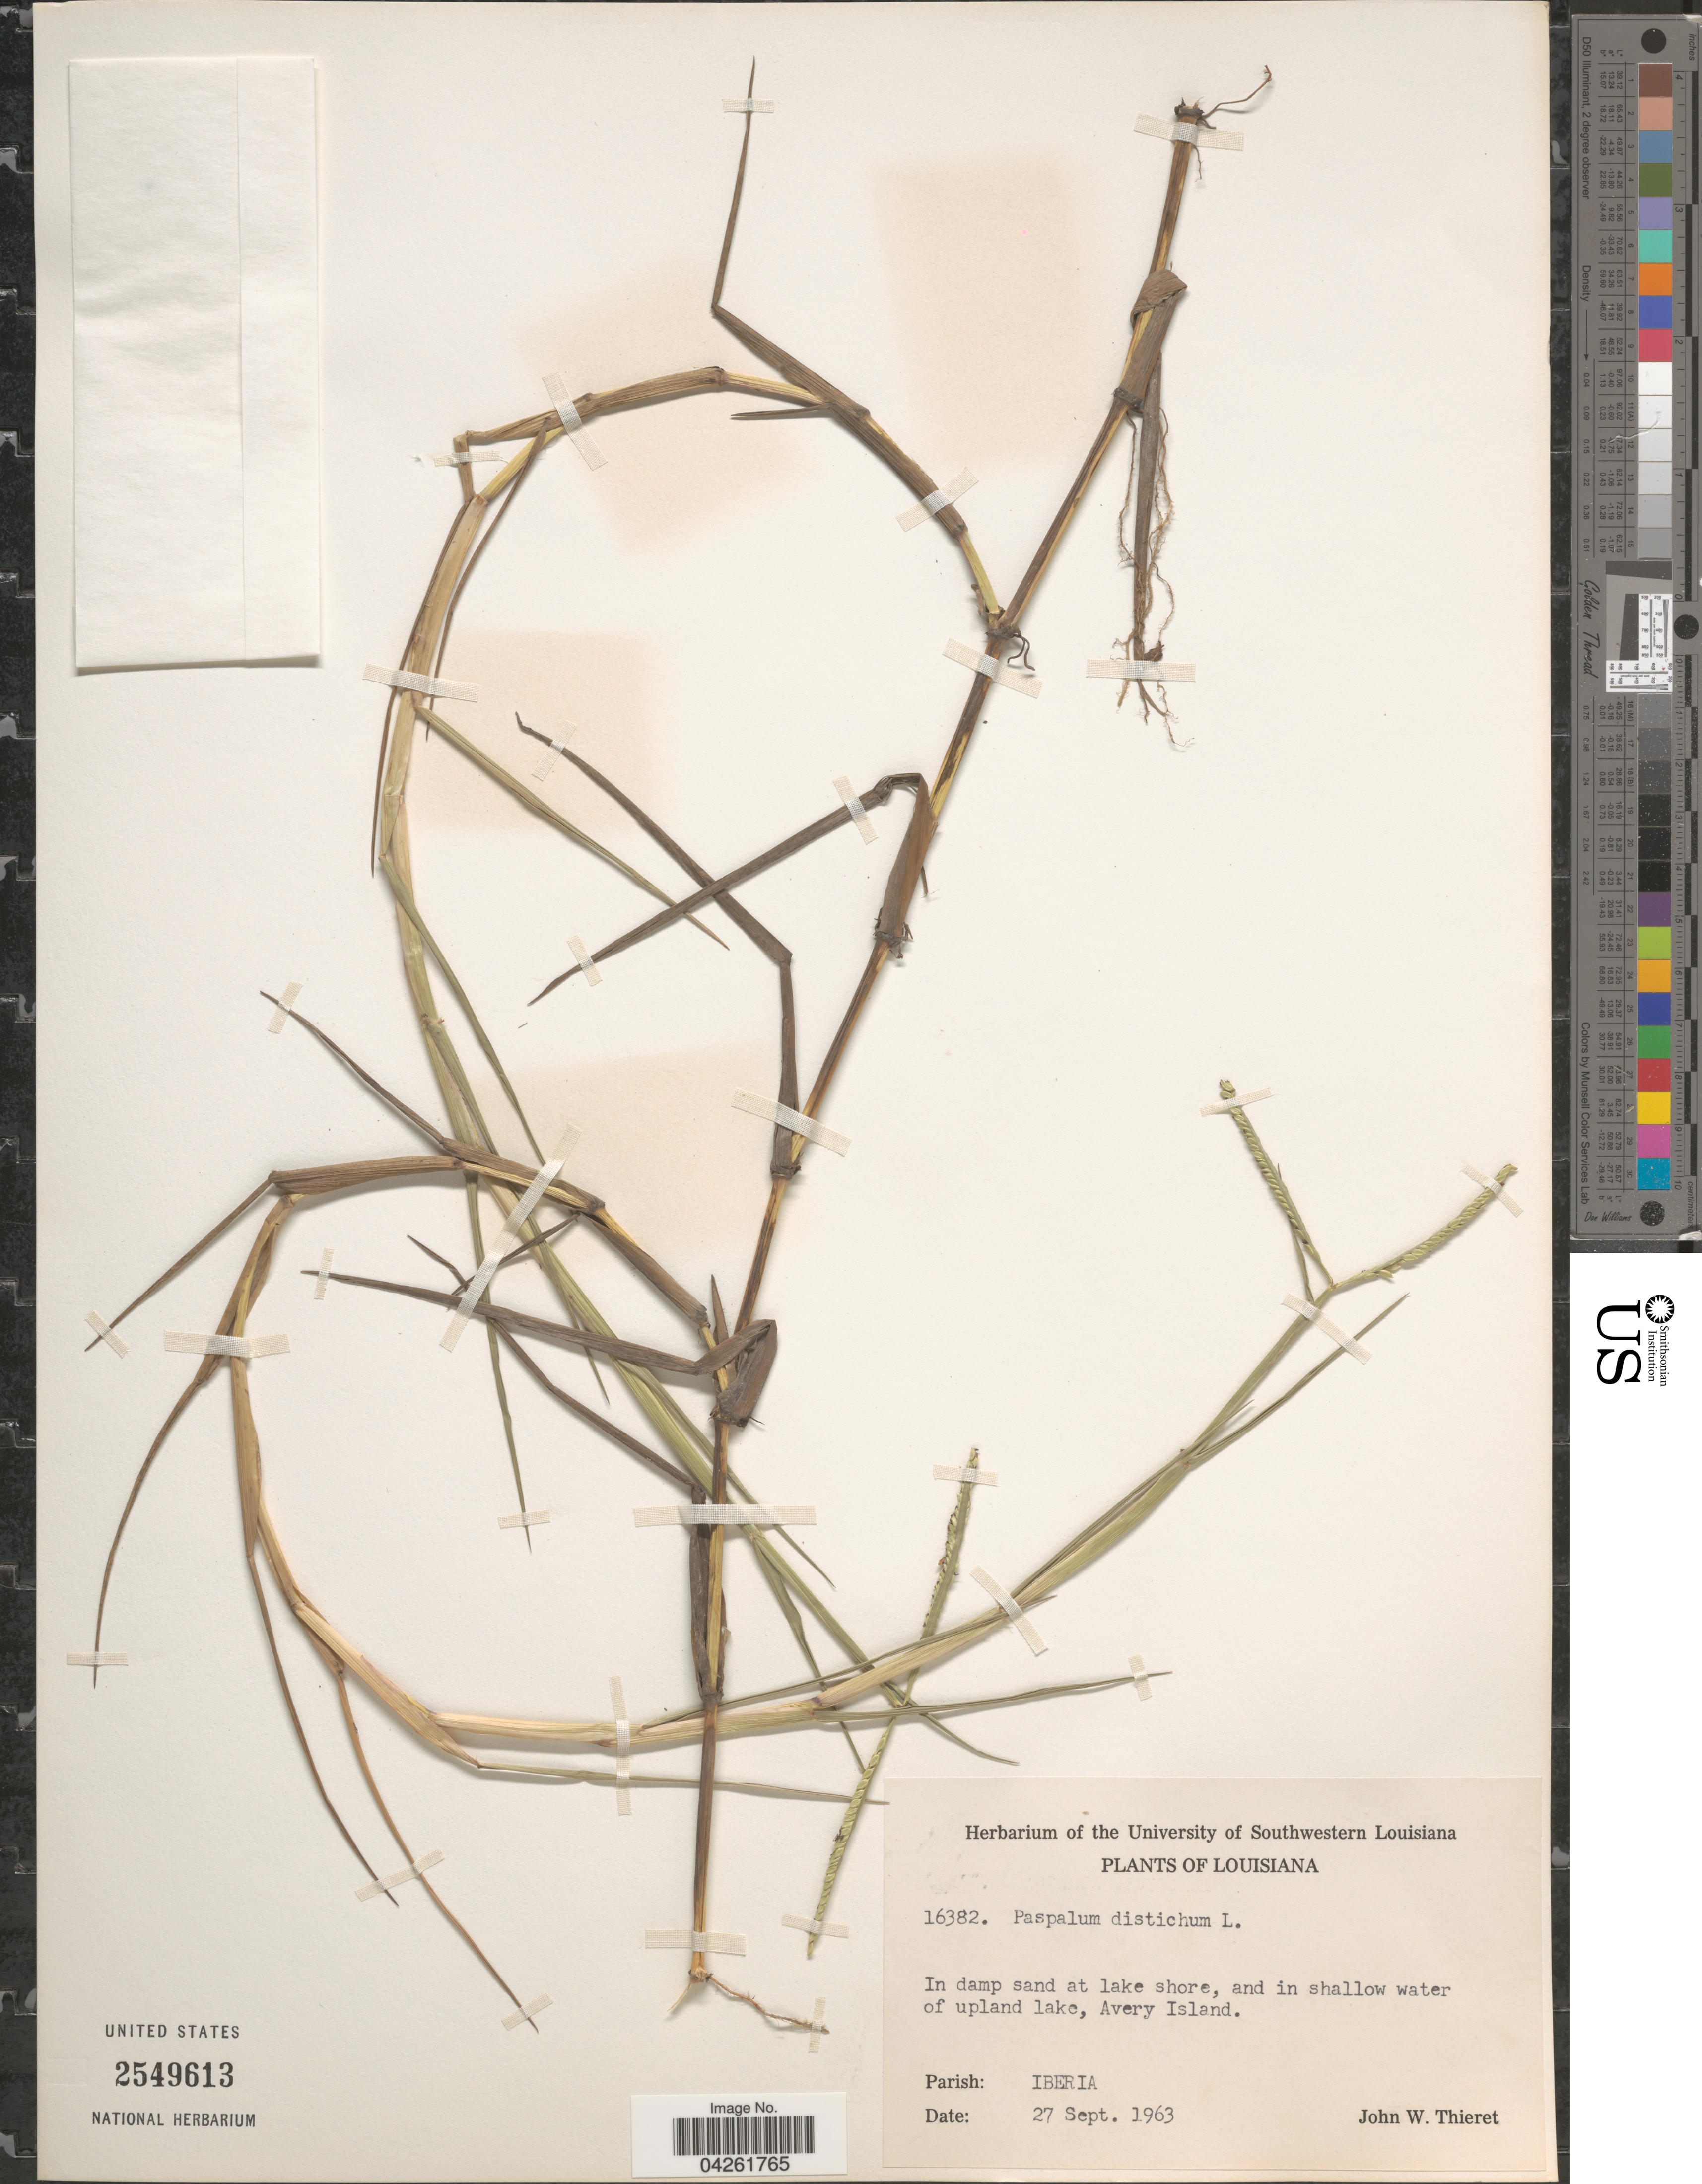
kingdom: Plantae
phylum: Tracheophyta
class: Liliopsida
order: Poales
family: Poaceae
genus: Paspalum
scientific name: Paspalum distichum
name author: L.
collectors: J. W. Thieret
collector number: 16382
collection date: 1963-09-27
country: United States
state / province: Louisiana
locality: In damp sand at lake shore, and in shallow water of upland lake, Avery Island. Parish: Iberia.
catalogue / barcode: US 2549613